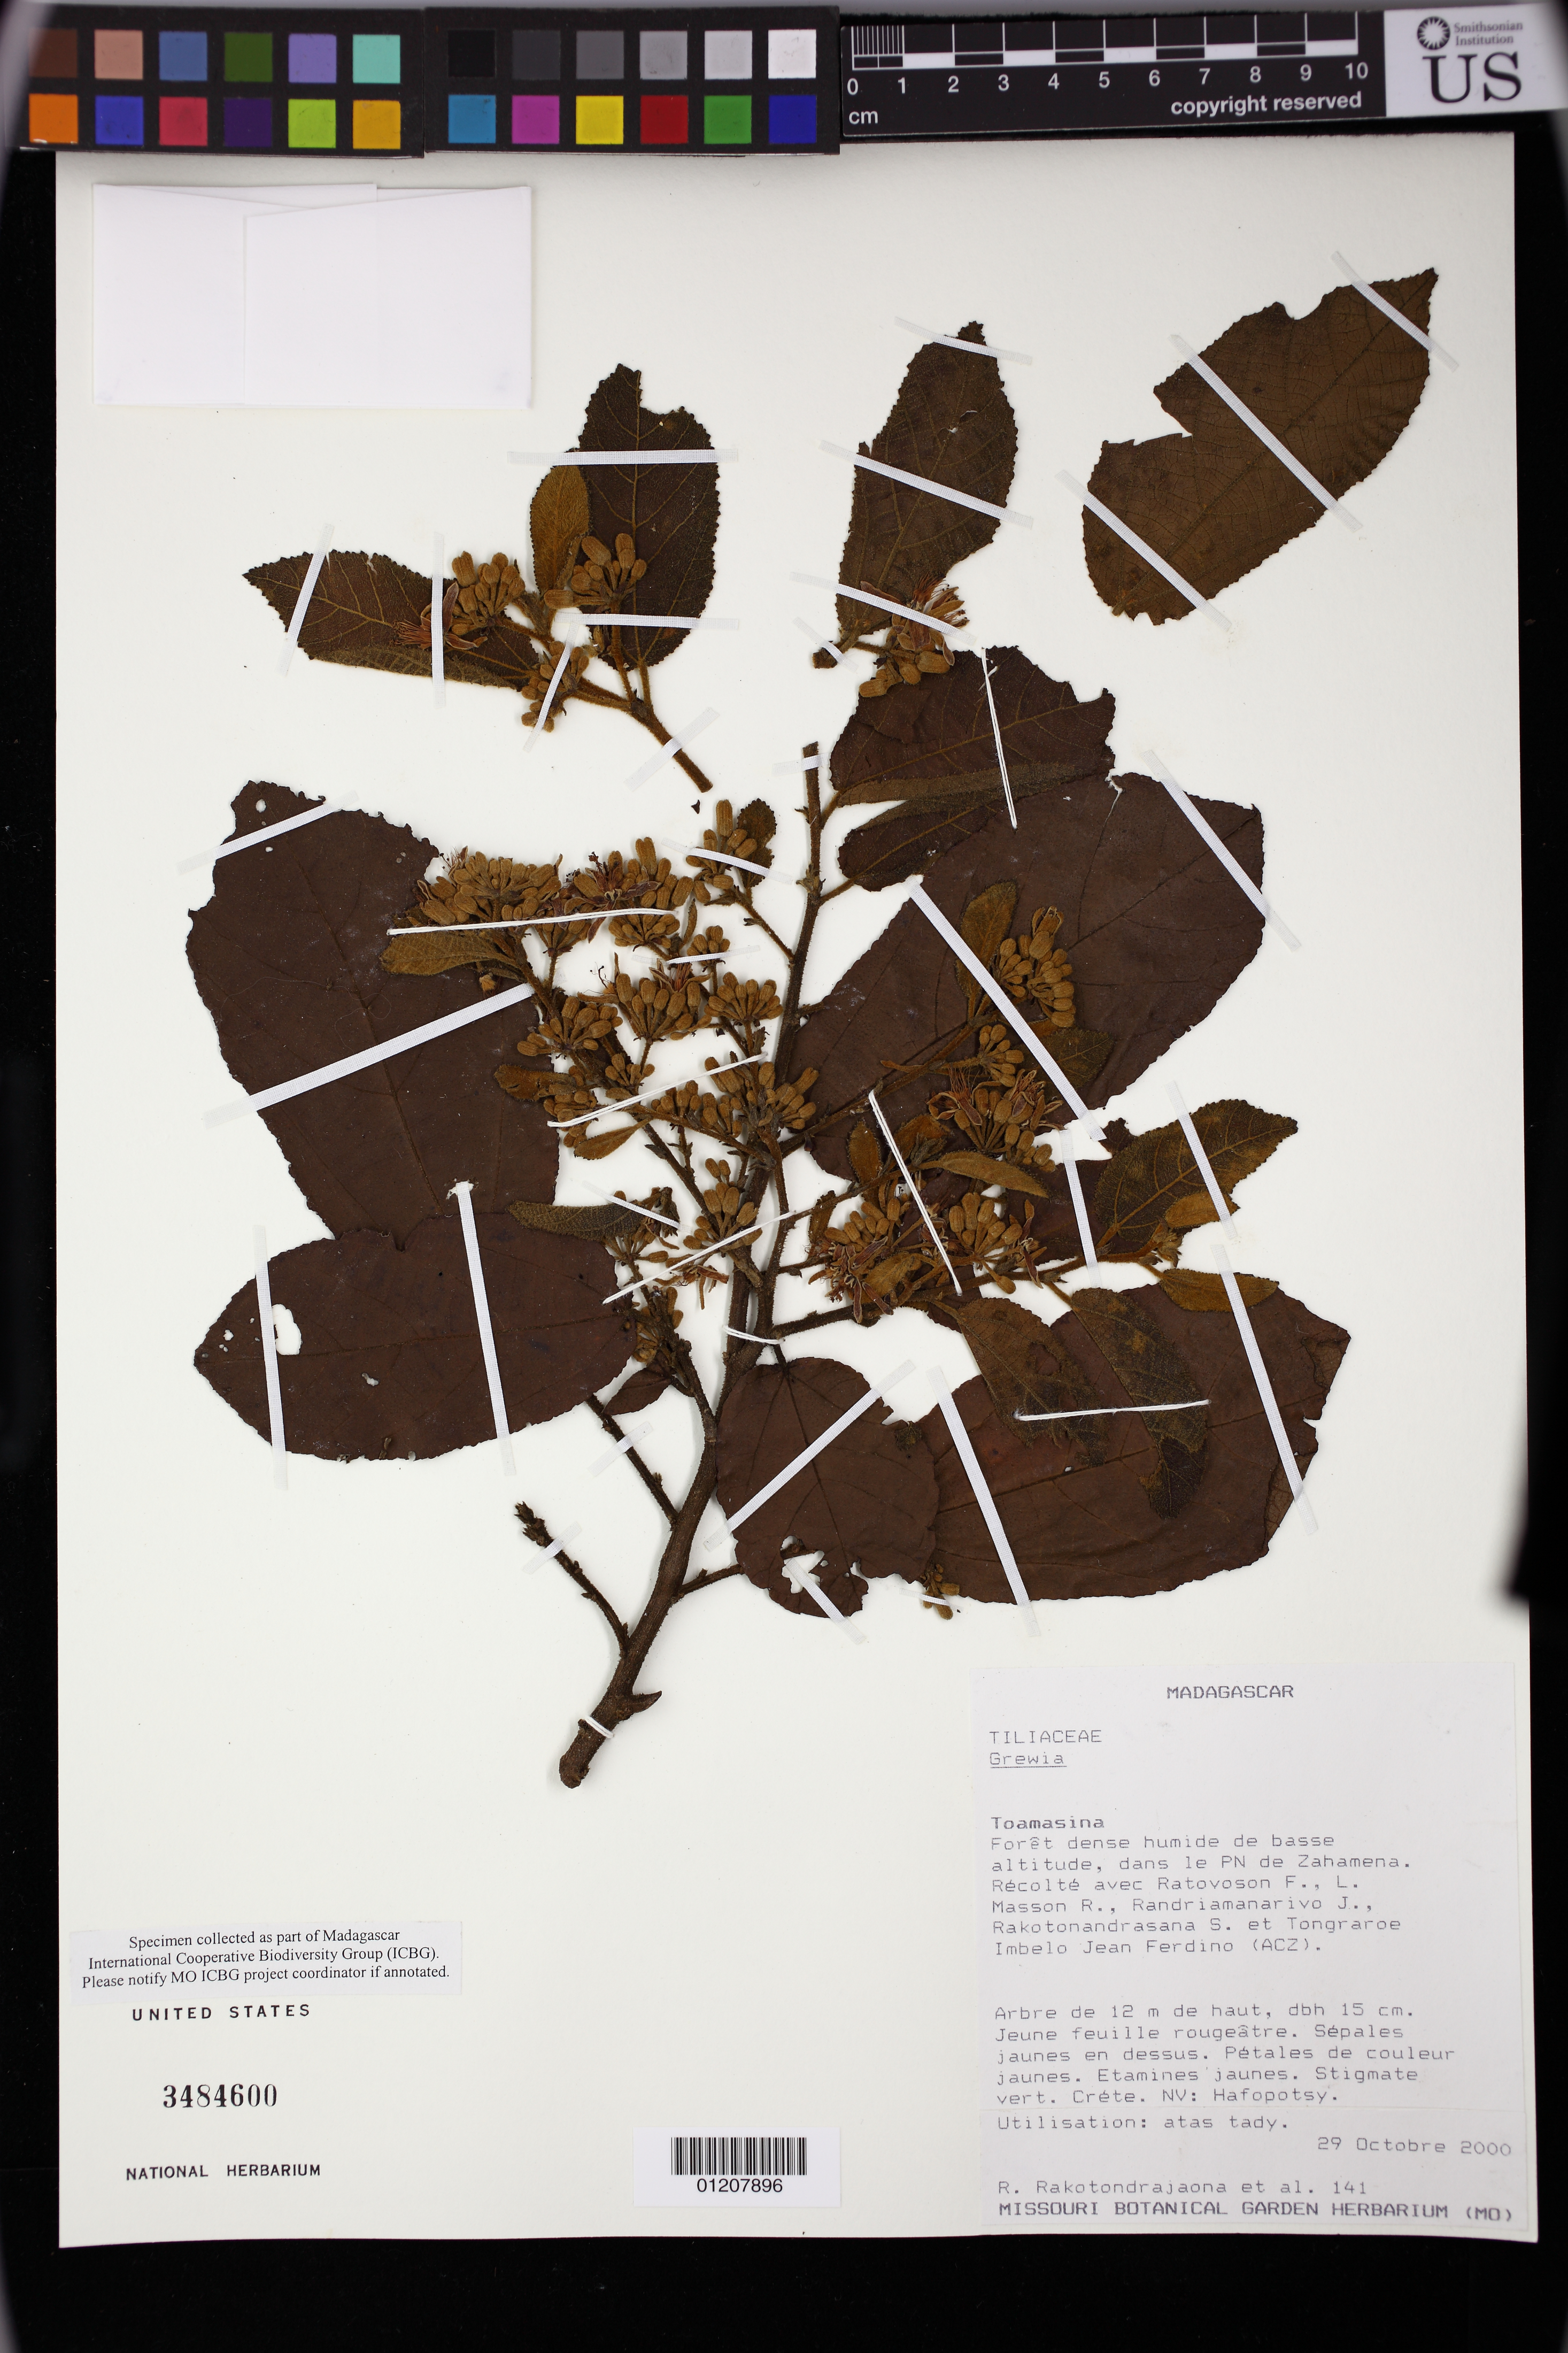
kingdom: Plantae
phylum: Tracheophyta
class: Magnoliopsida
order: Malvales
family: Malvaceae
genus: Grewia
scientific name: Grewia aprina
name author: Capuron & Mabb. ex Phillipson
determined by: Jourdain-Fievet, L.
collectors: R. Rakotondrajaona, F. Ratovoson, L. R. Masson & J. Randriamanarivo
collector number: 141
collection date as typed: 29 Oct 2000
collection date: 2000-10-29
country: Madagascar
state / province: Alaotra Mangoro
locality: Toamasina. Foret dense humide de basse altitude, dans le PN de Zahamena.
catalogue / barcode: US 3484600